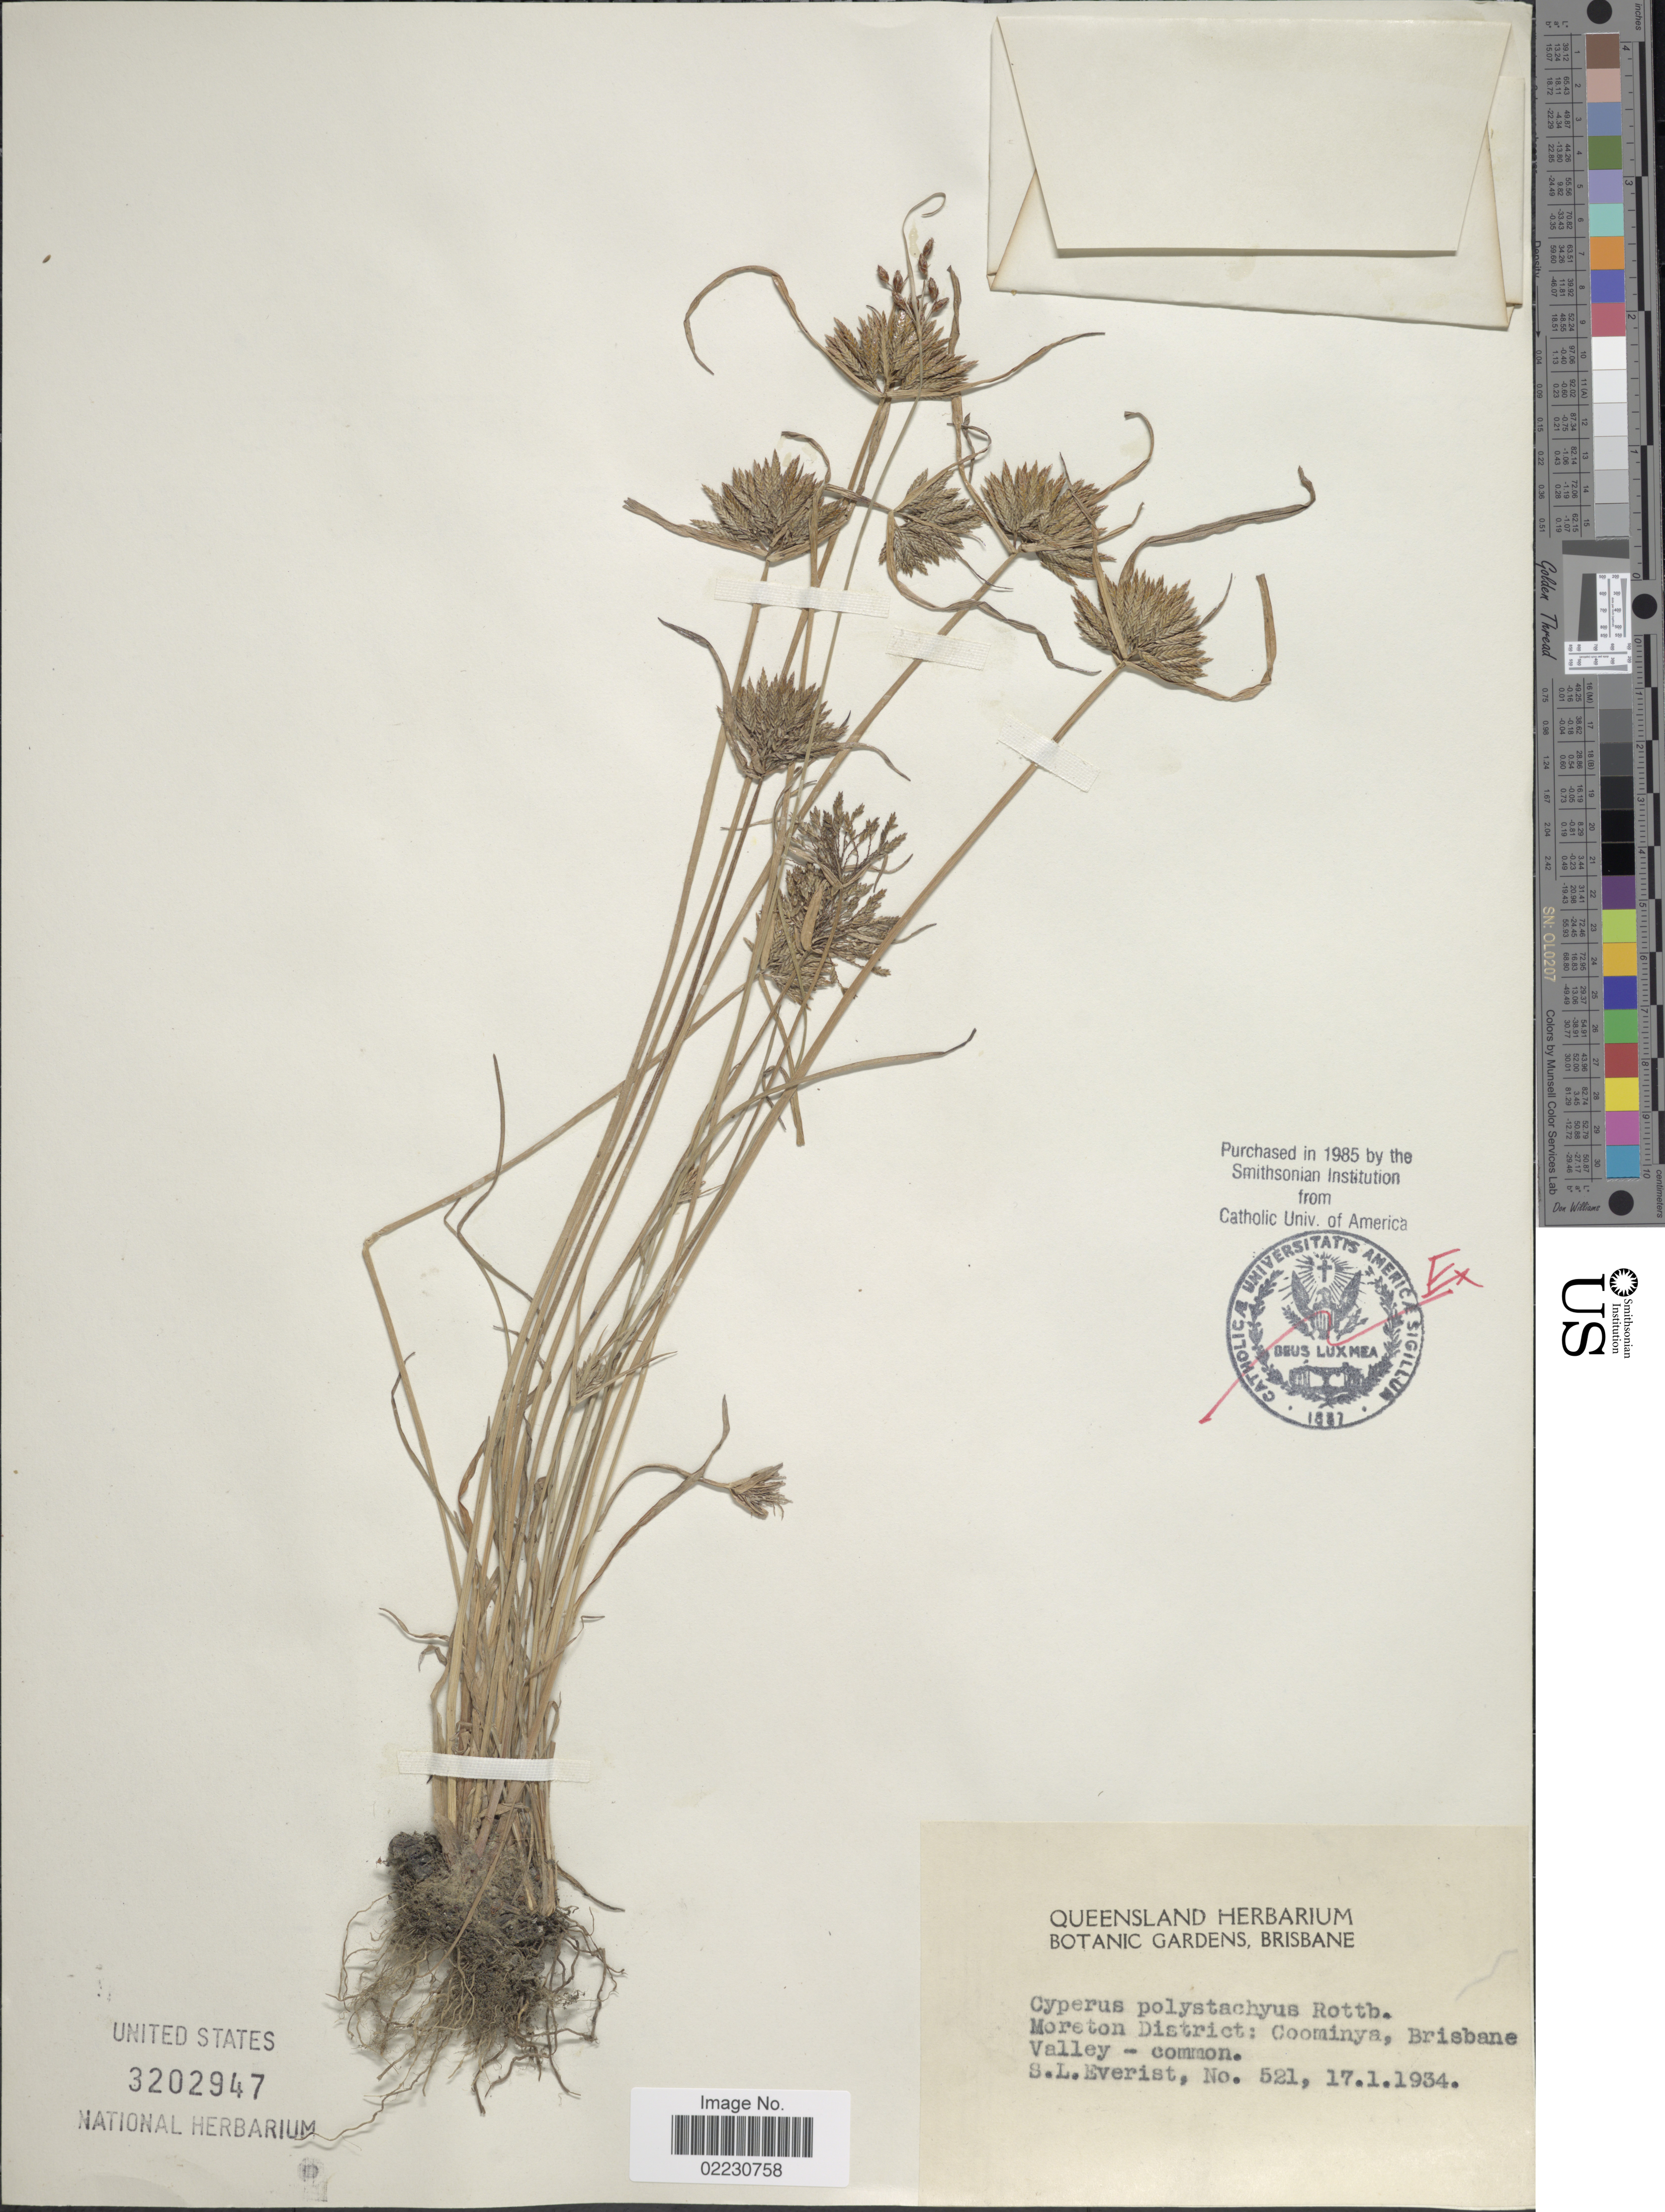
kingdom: Plantae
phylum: Tracheophyta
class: Liliopsida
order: Poales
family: Cyperaceae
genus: Cyperus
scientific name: Cyperus polystachyos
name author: Rottb.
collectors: S. Everist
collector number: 521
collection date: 1934-01-17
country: Australia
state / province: Queensland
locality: Moreton District, Coominya, Brisbane Valley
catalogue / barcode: US 3202947